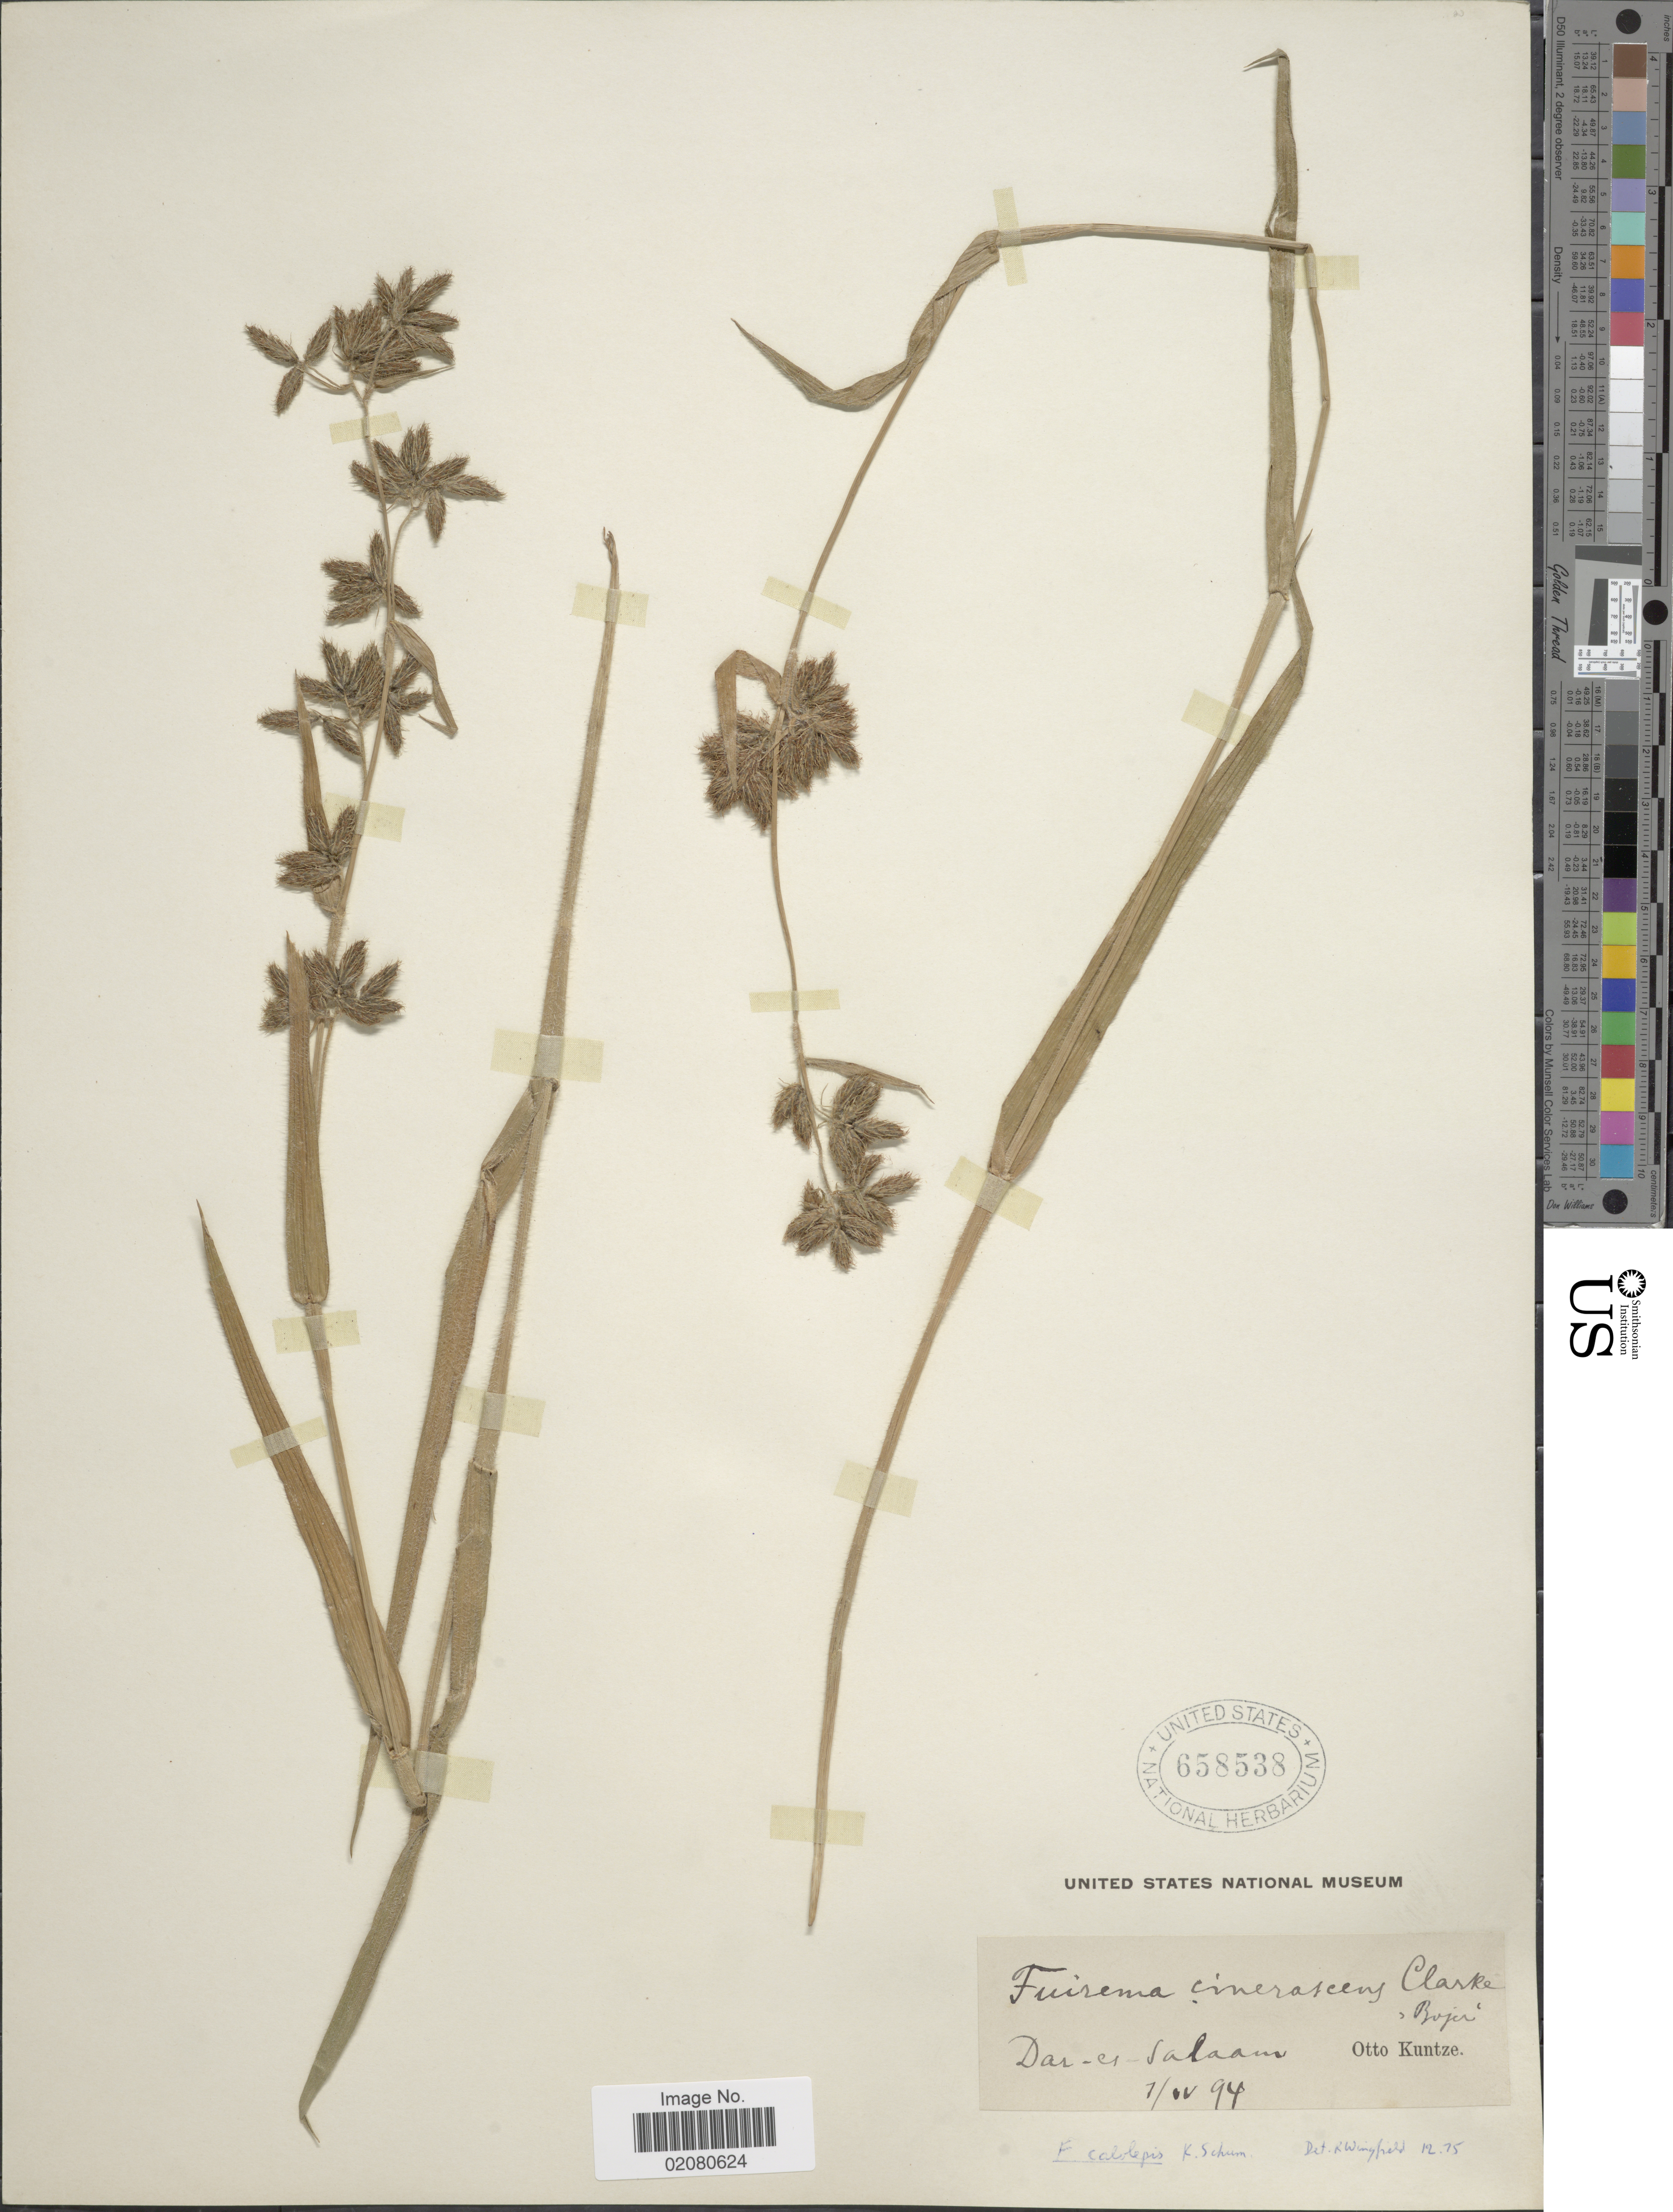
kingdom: Plantae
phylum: Tracheophyta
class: Liliopsida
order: Poales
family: Cyperaceae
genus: Fuirena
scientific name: Fuirena ochreata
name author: Nees ex Kunth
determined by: Strong, Mark T., (BOT), Smithsonian Institution - National Museum of Natural History (UNITED STATES)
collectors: C.E.O. Kuntze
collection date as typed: Transcribed d/m/y: 1/4/94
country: Tanzania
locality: Dar-es Salaam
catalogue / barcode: US 658538